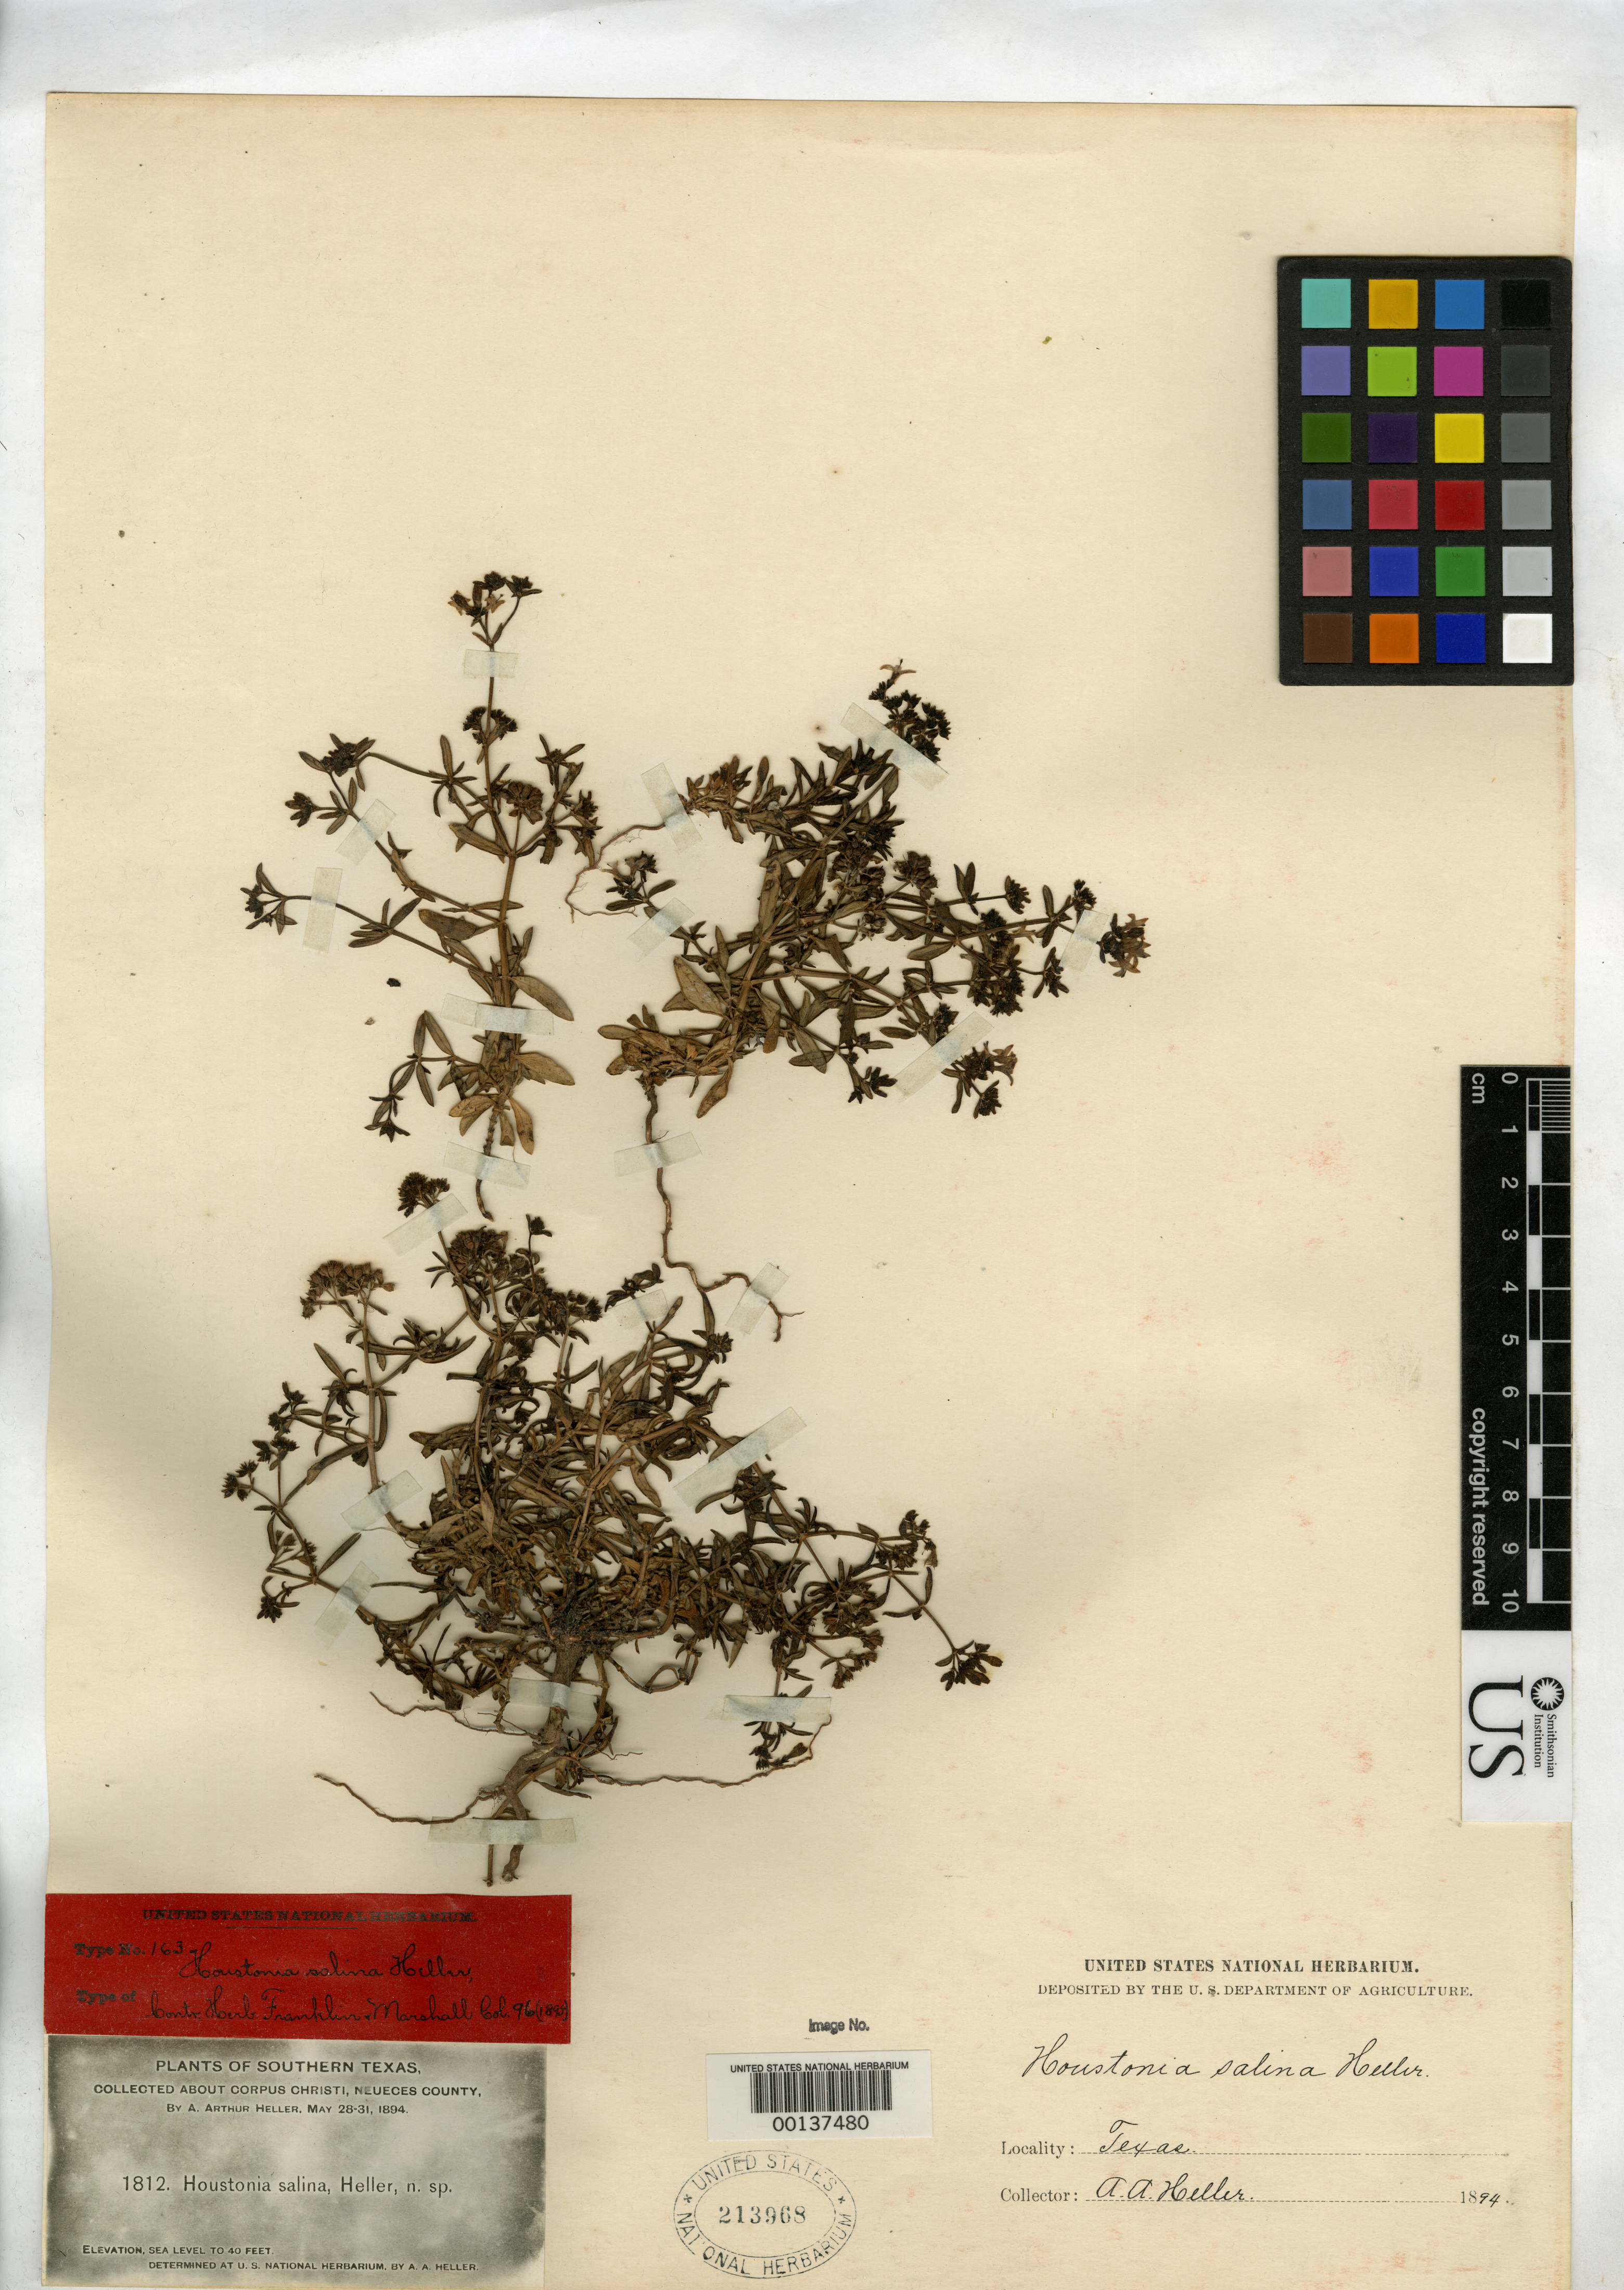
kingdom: Plantae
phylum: Tracheophyta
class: Magnoliopsida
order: Gentianales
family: Rubiaceae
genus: Houstonia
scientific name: Houstonia salina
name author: A. Heller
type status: Isolectotype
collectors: A. A. Heller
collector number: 1812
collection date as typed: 31 May 1894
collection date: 1894-05-31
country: United States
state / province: Texas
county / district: Nueces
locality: Corpus Christi.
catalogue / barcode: US 213968